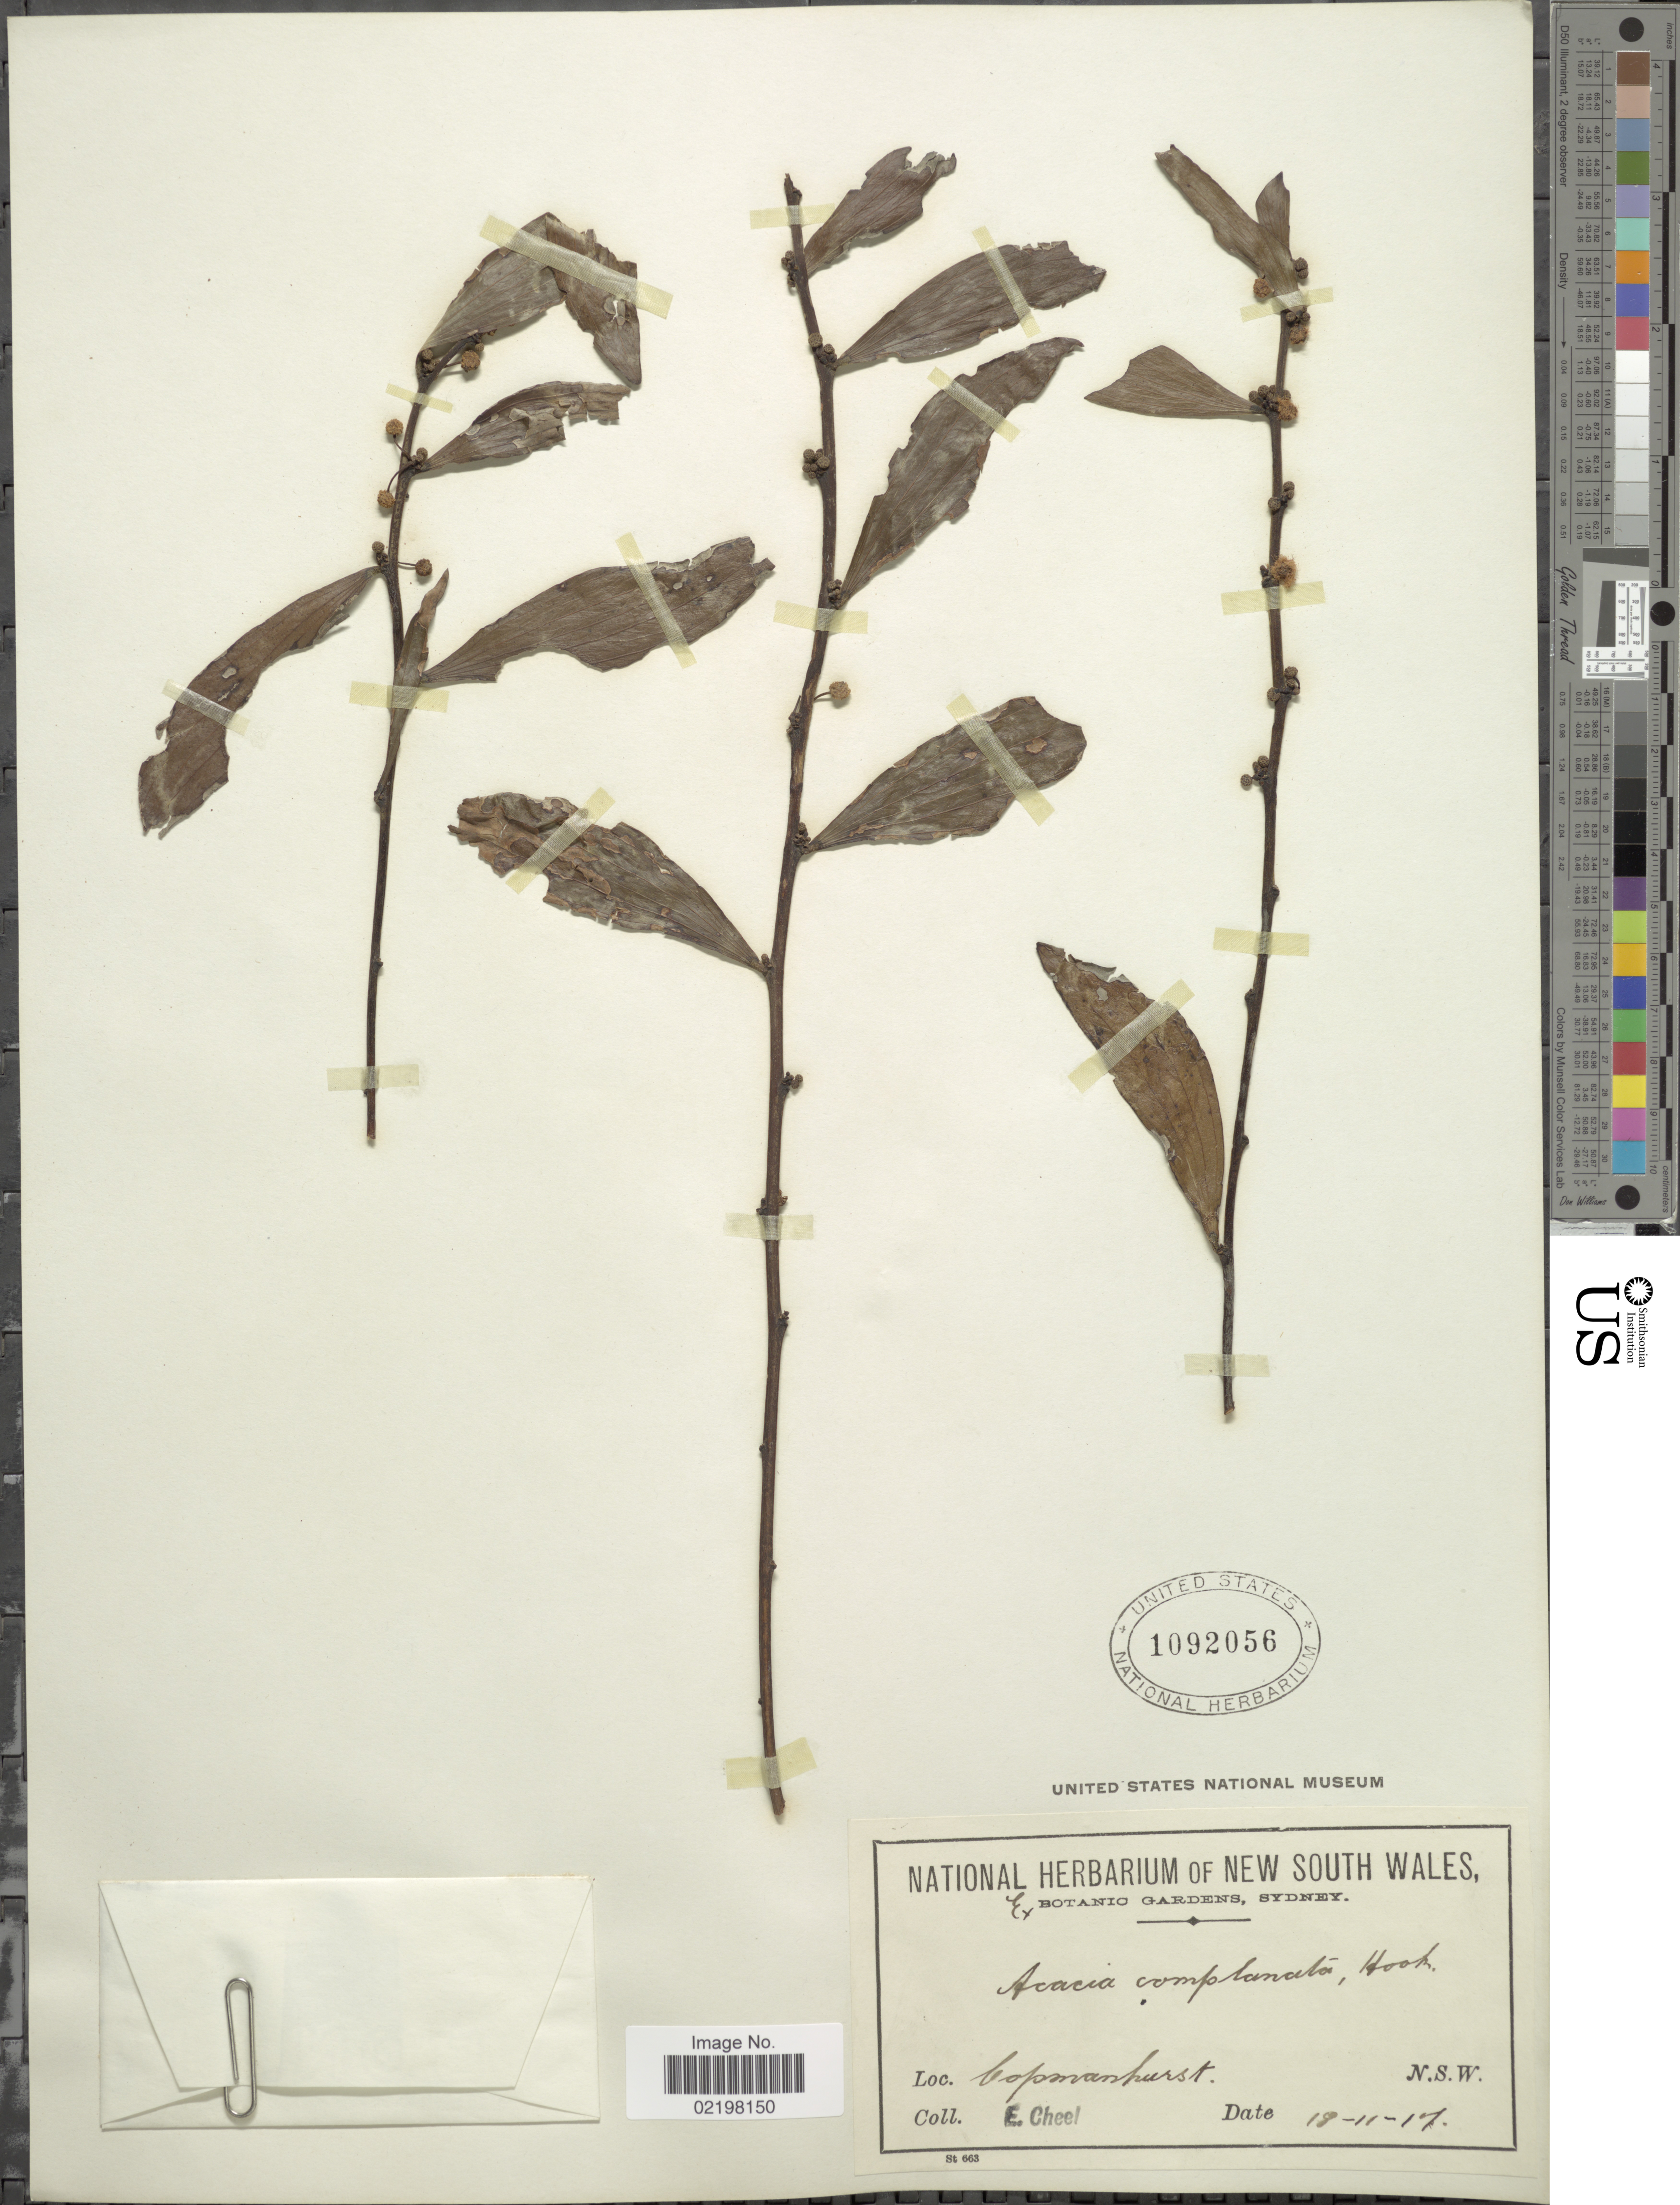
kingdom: Plantae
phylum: Tracheophyta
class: Magnoliopsida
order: Fabales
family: Fabaceae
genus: Acacia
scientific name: Acacia complanata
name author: A. Cunn.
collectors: E. Cheel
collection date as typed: Transcribed d/m/y: 18/11/17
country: Australia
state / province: New South Wales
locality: Copmanhurst, N.S.W.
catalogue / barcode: US 1092056